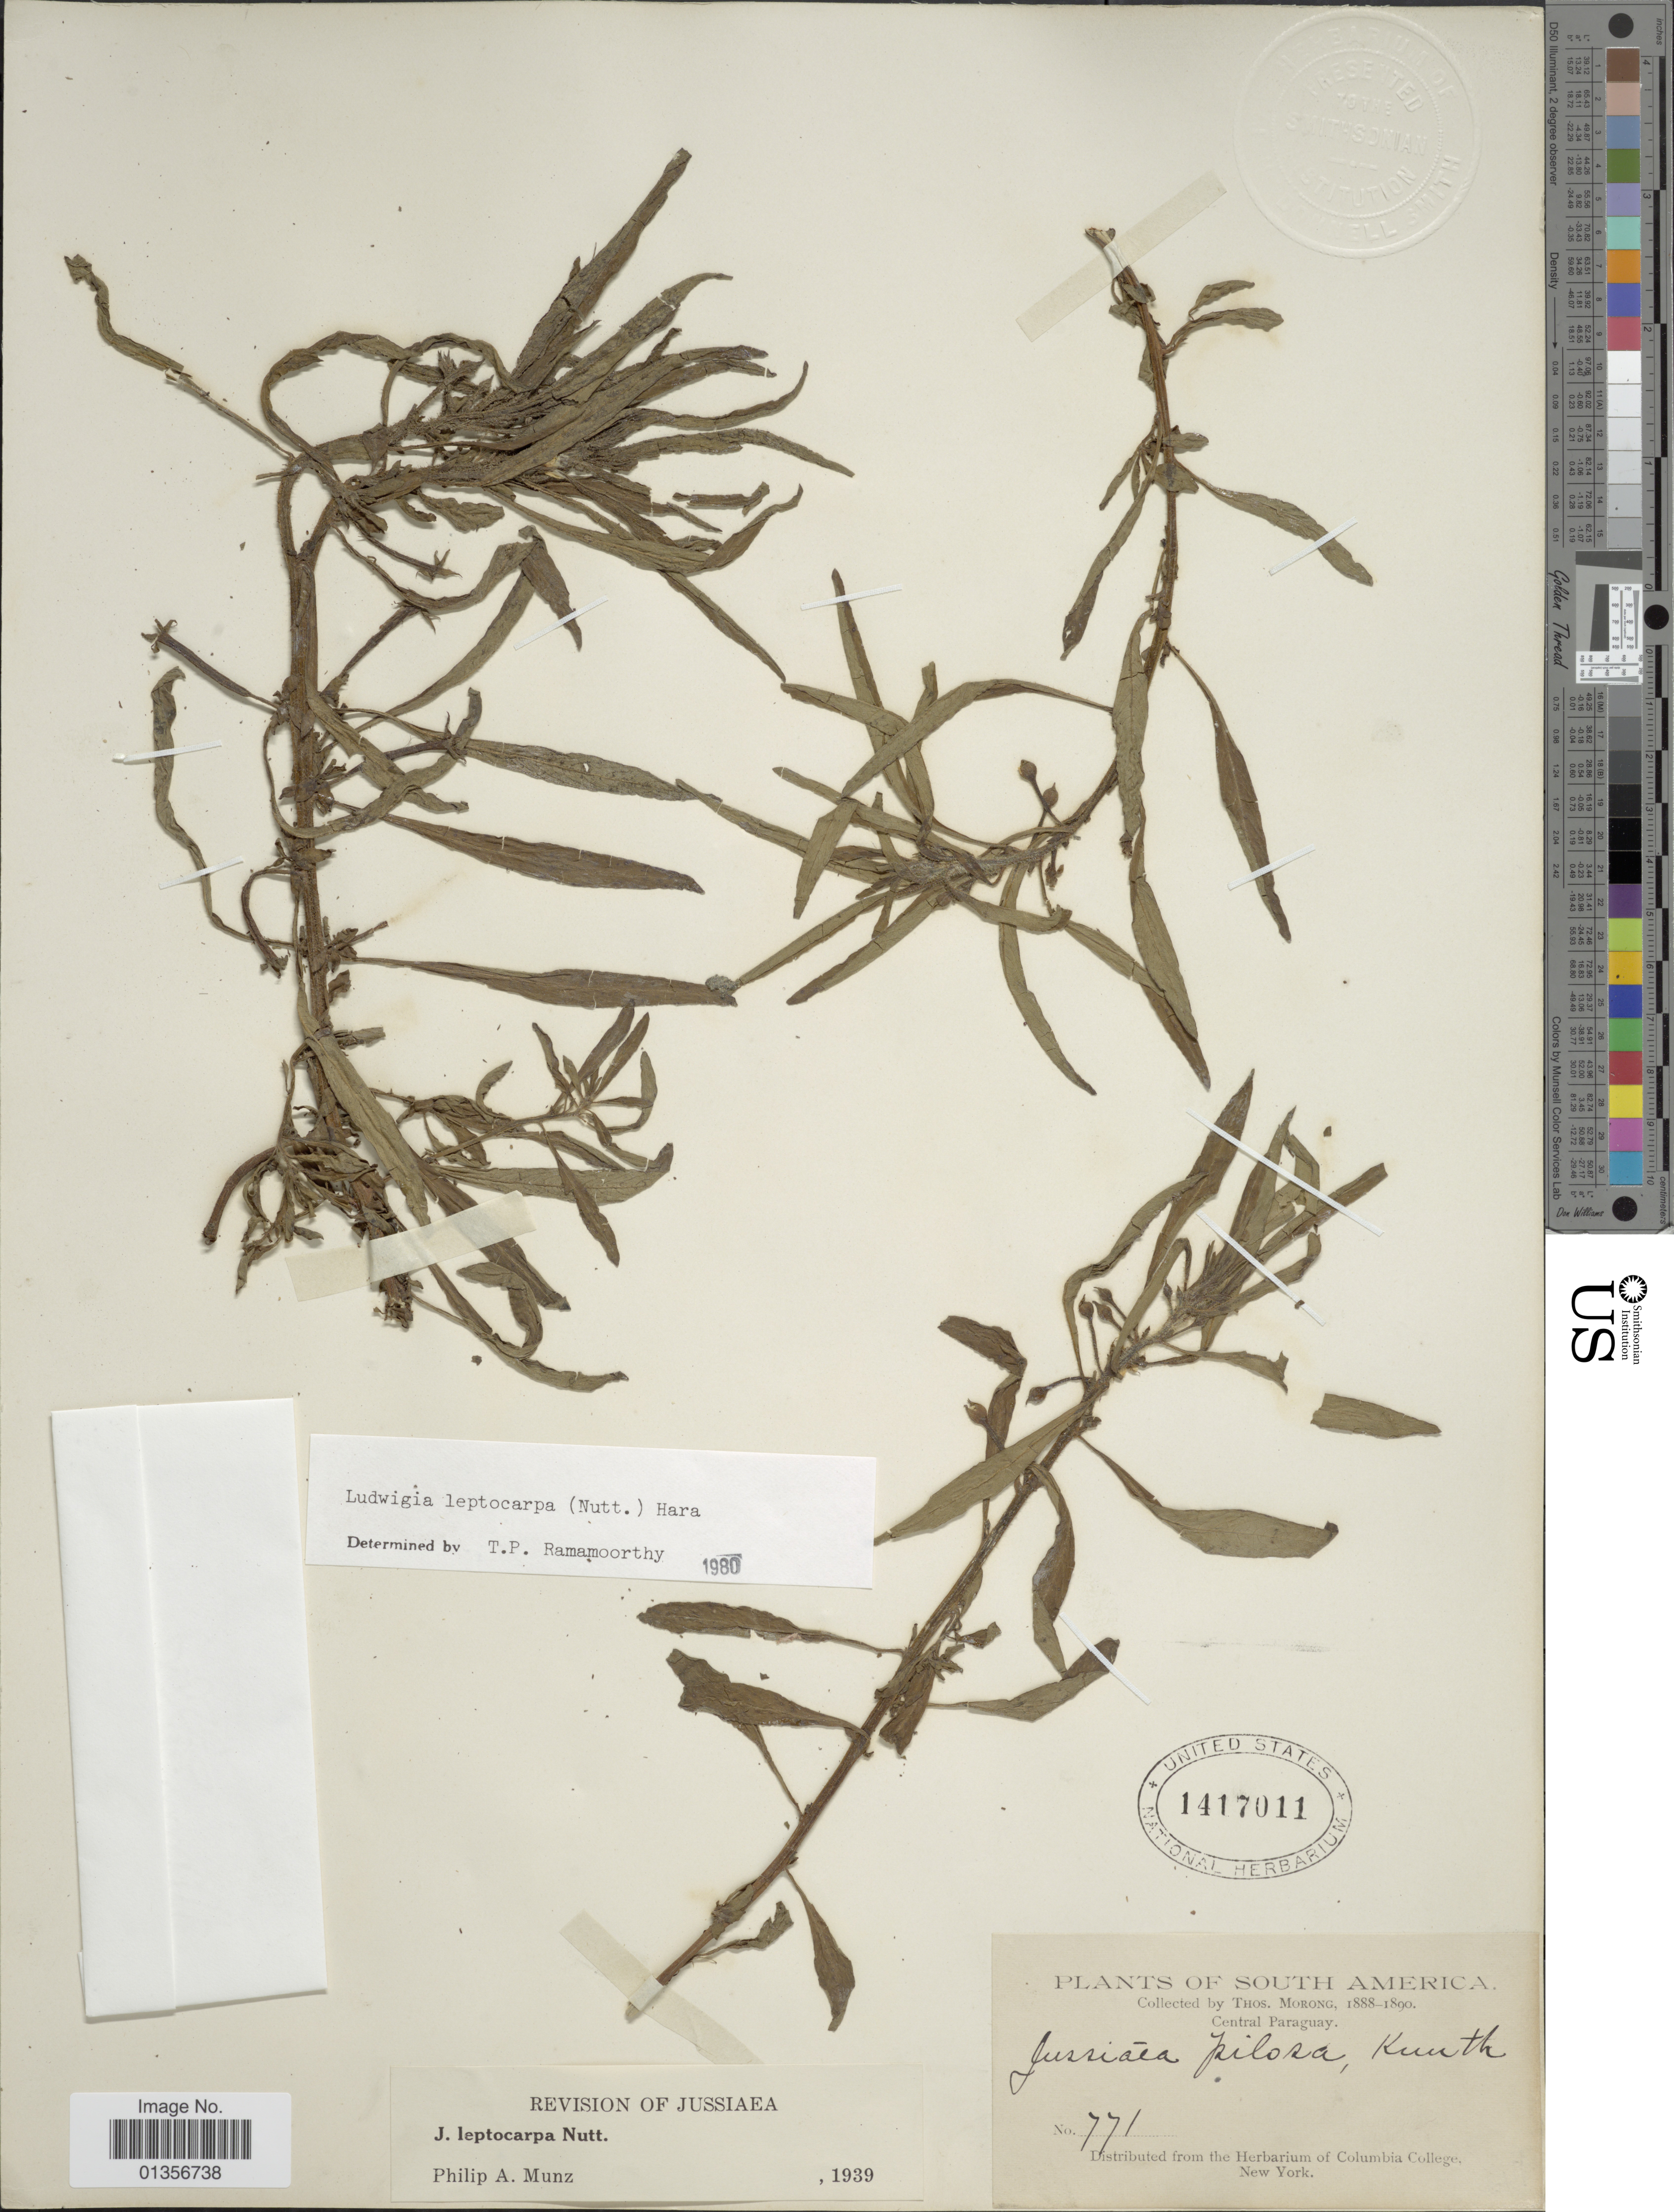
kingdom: Plantae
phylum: Tracheophyta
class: Magnoliopsida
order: Myrtales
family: Onagraceae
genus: Ludwigia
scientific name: Ludwigia leptocarpa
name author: (Nutt.) H. Hara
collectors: ex herb. T. Morong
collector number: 771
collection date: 1888/1890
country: Paraguay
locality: South America, Central Paraguay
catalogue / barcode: US 1417011